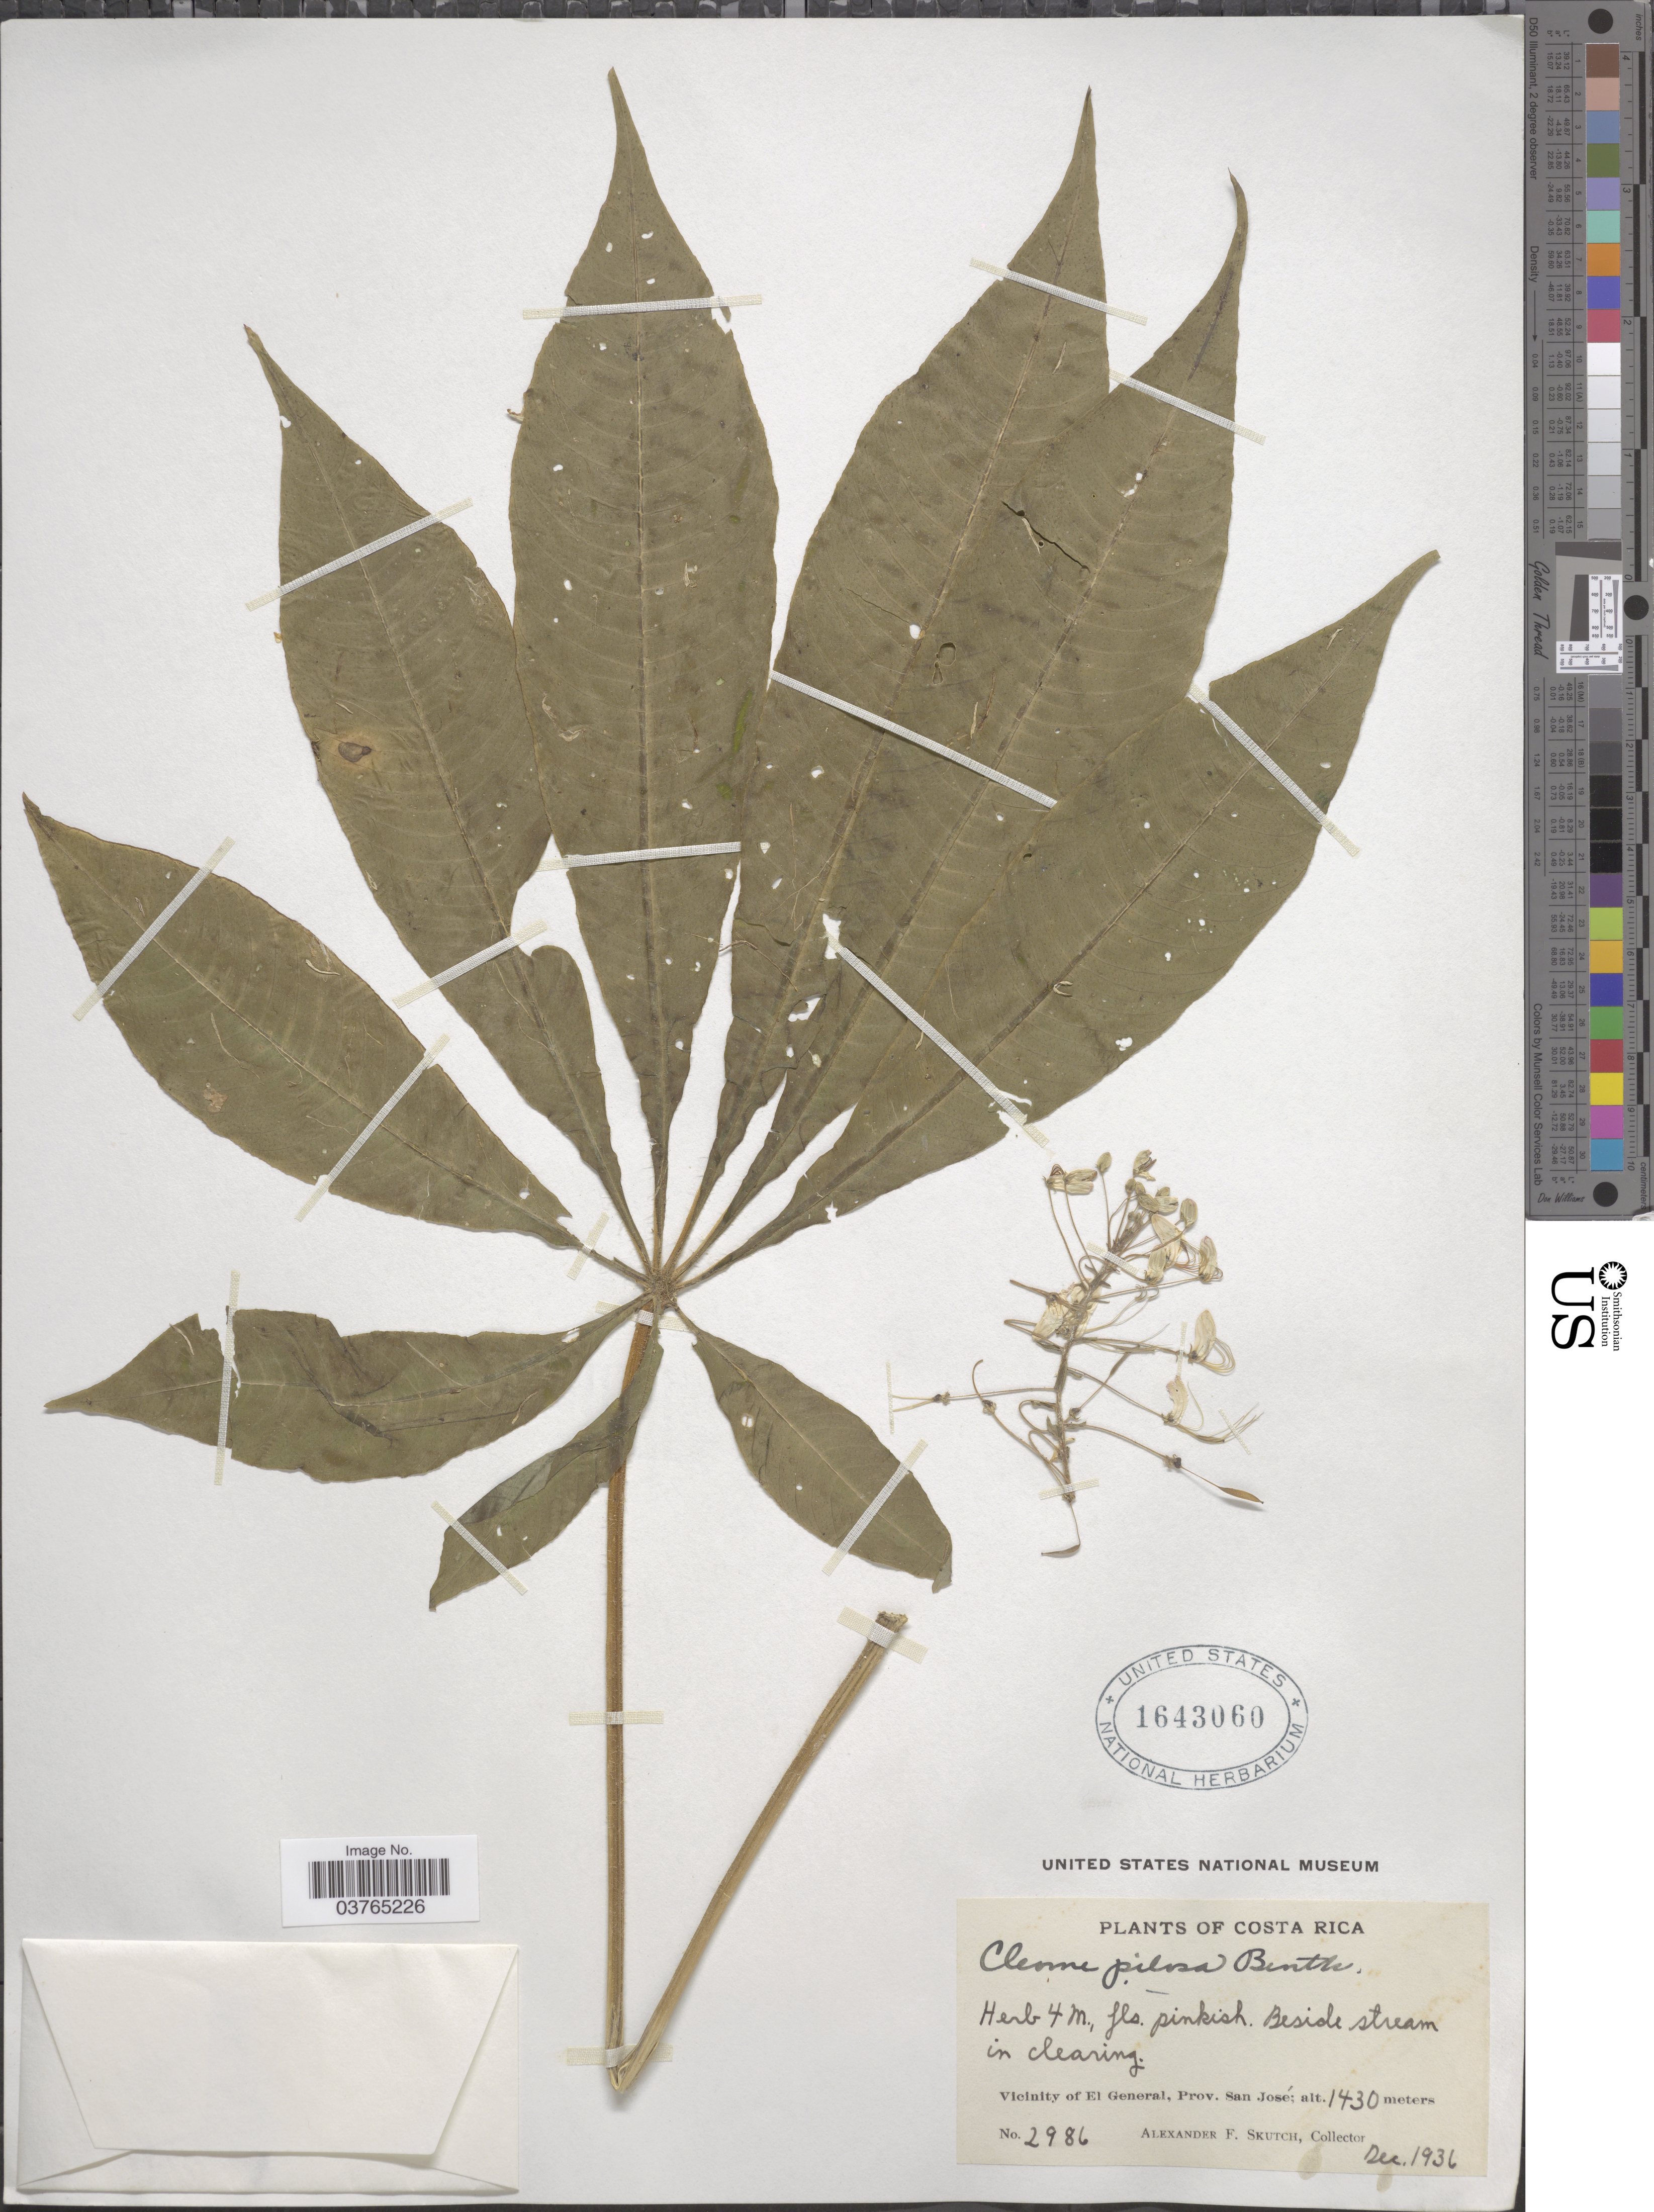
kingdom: Plantae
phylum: Tracheophyta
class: Magnoliopsida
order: Brassicales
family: Cleomaceae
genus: Cochranella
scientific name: Cochranella pilosa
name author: (Benth.) E.M. McGinty & Roalson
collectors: A. F. Skutch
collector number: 2986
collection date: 1936-12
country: Costa Rica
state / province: San José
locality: Beside stream in clearing. Vicinity of El General.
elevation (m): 1430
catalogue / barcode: US 1643060